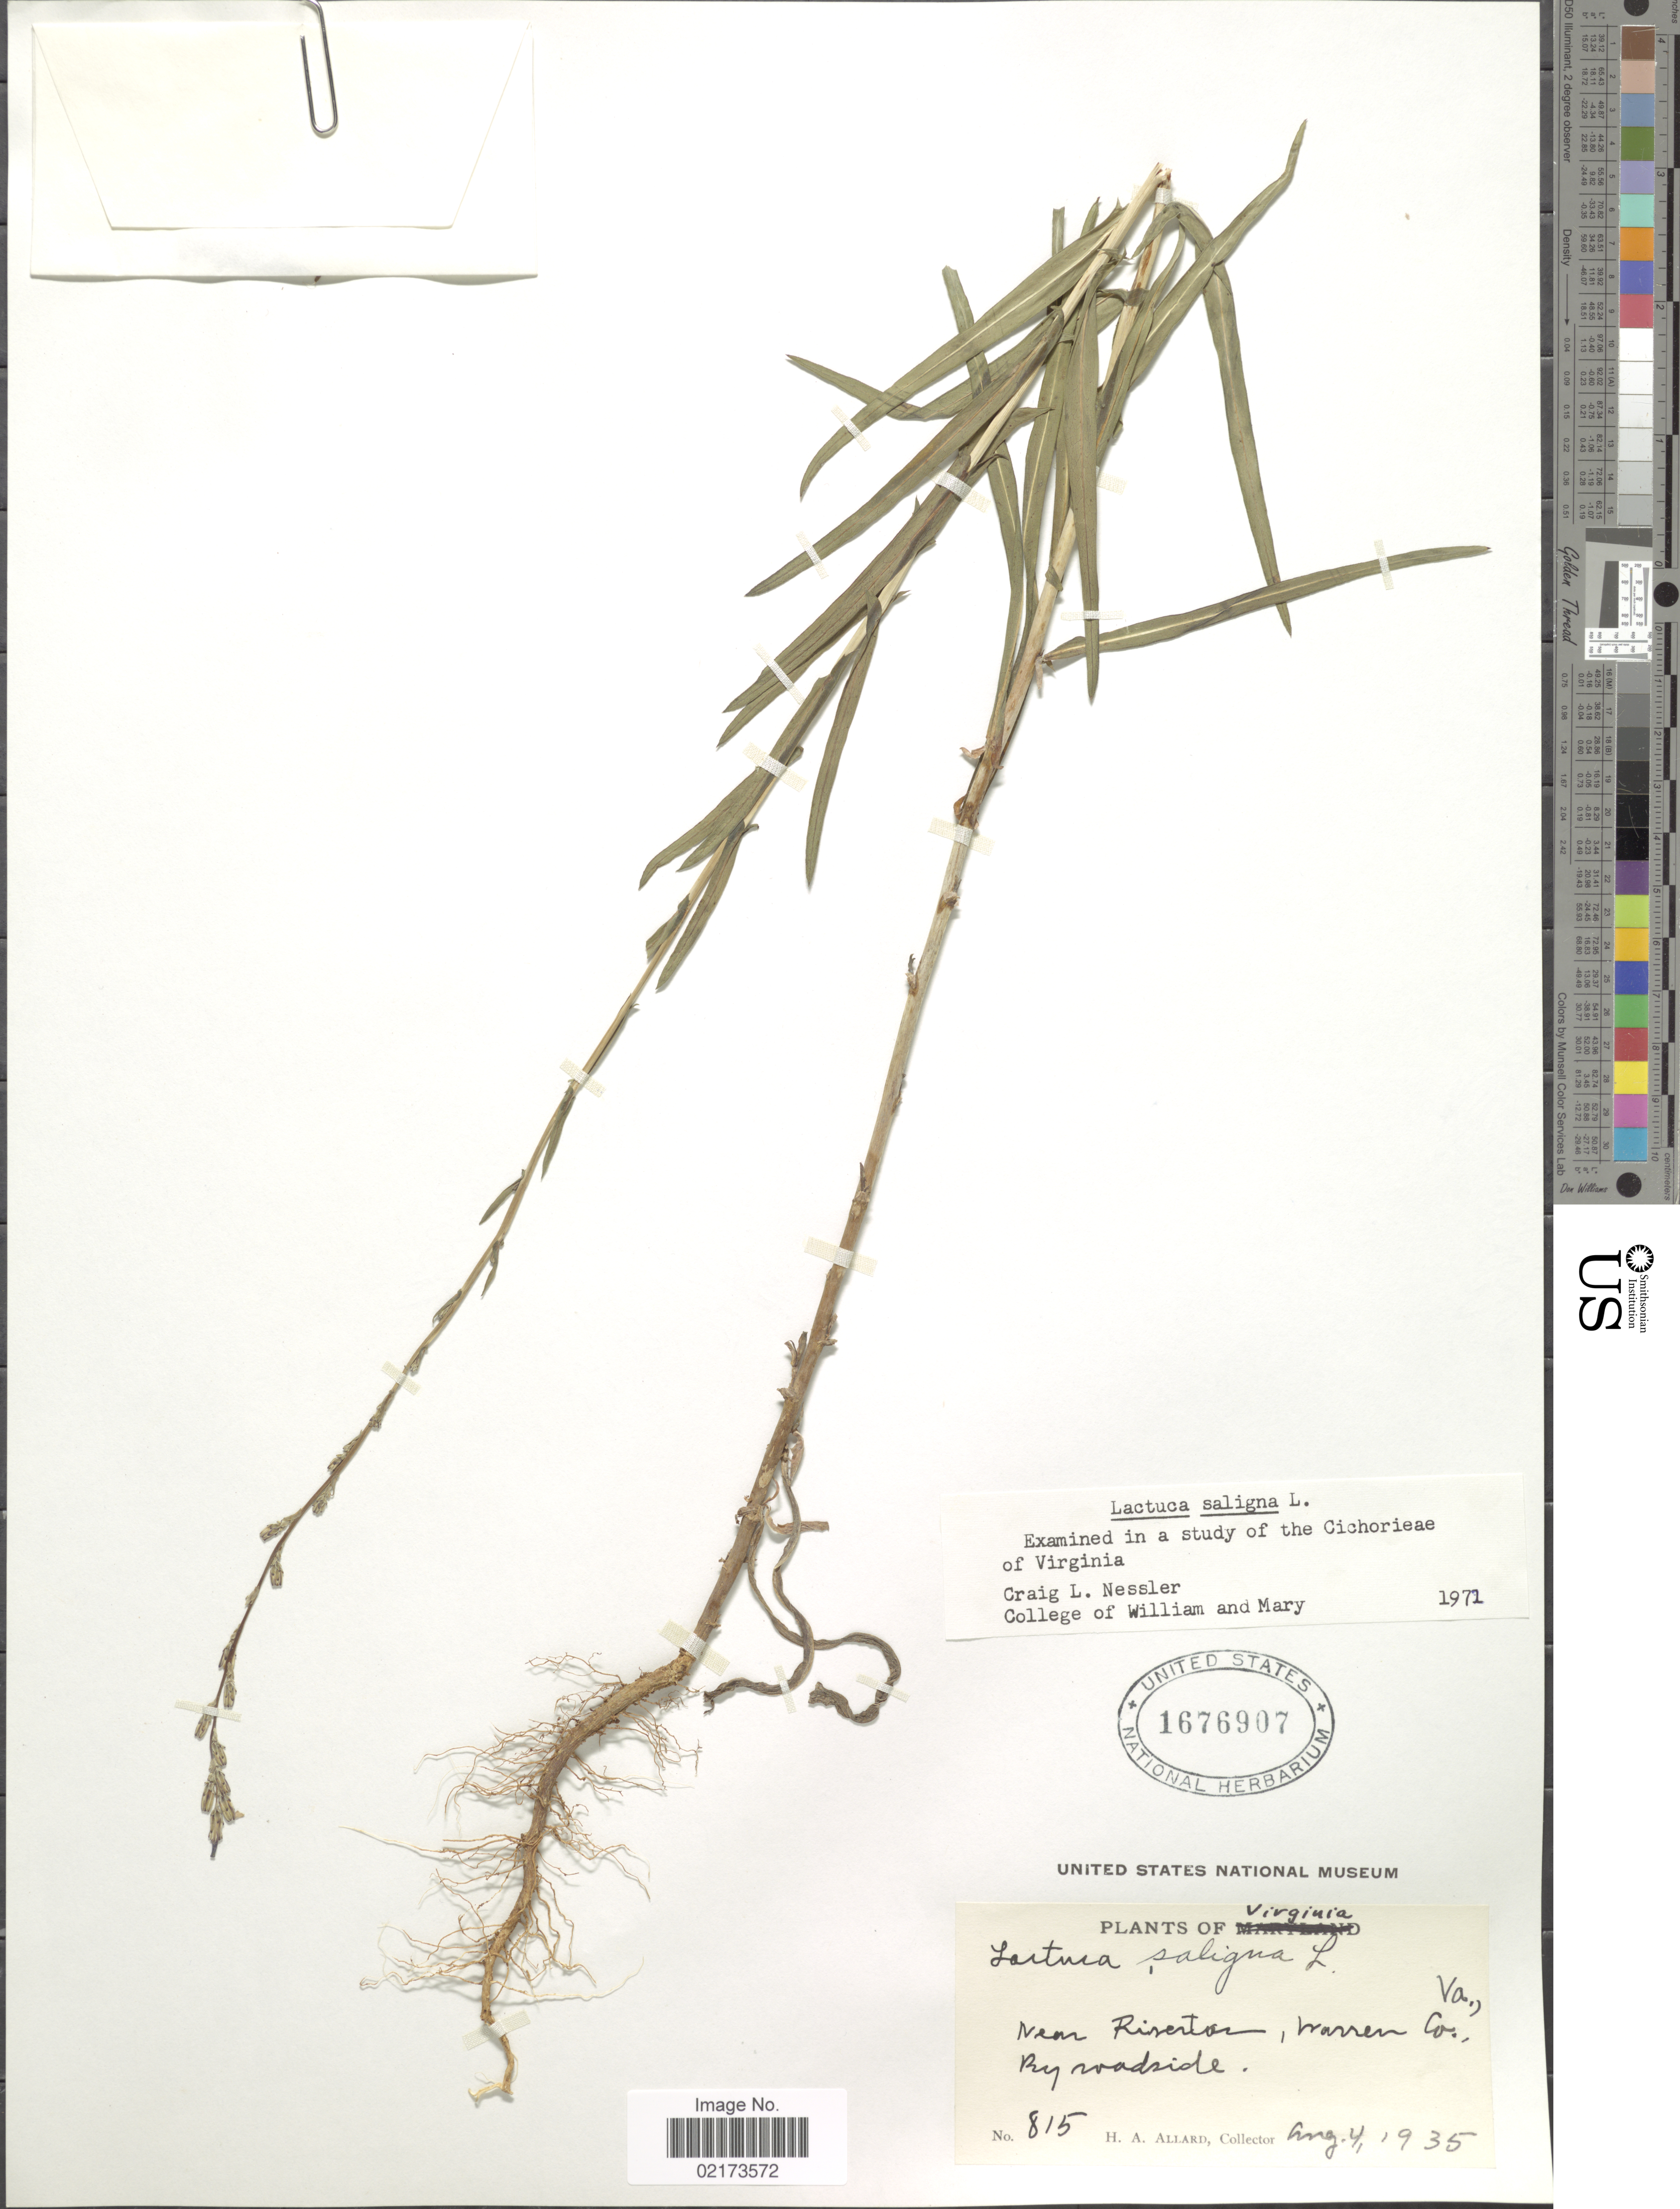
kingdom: Plantae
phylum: Tracheophyta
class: Magnoliopsida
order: Asterales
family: Asteraceae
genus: Lactuca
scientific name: Lactuca saligna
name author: L.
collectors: H. A. Allard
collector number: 815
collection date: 1935-08-04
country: United States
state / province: Virginia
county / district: Warren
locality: Near Riverton, Warren Co., Va.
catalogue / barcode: US 1676907